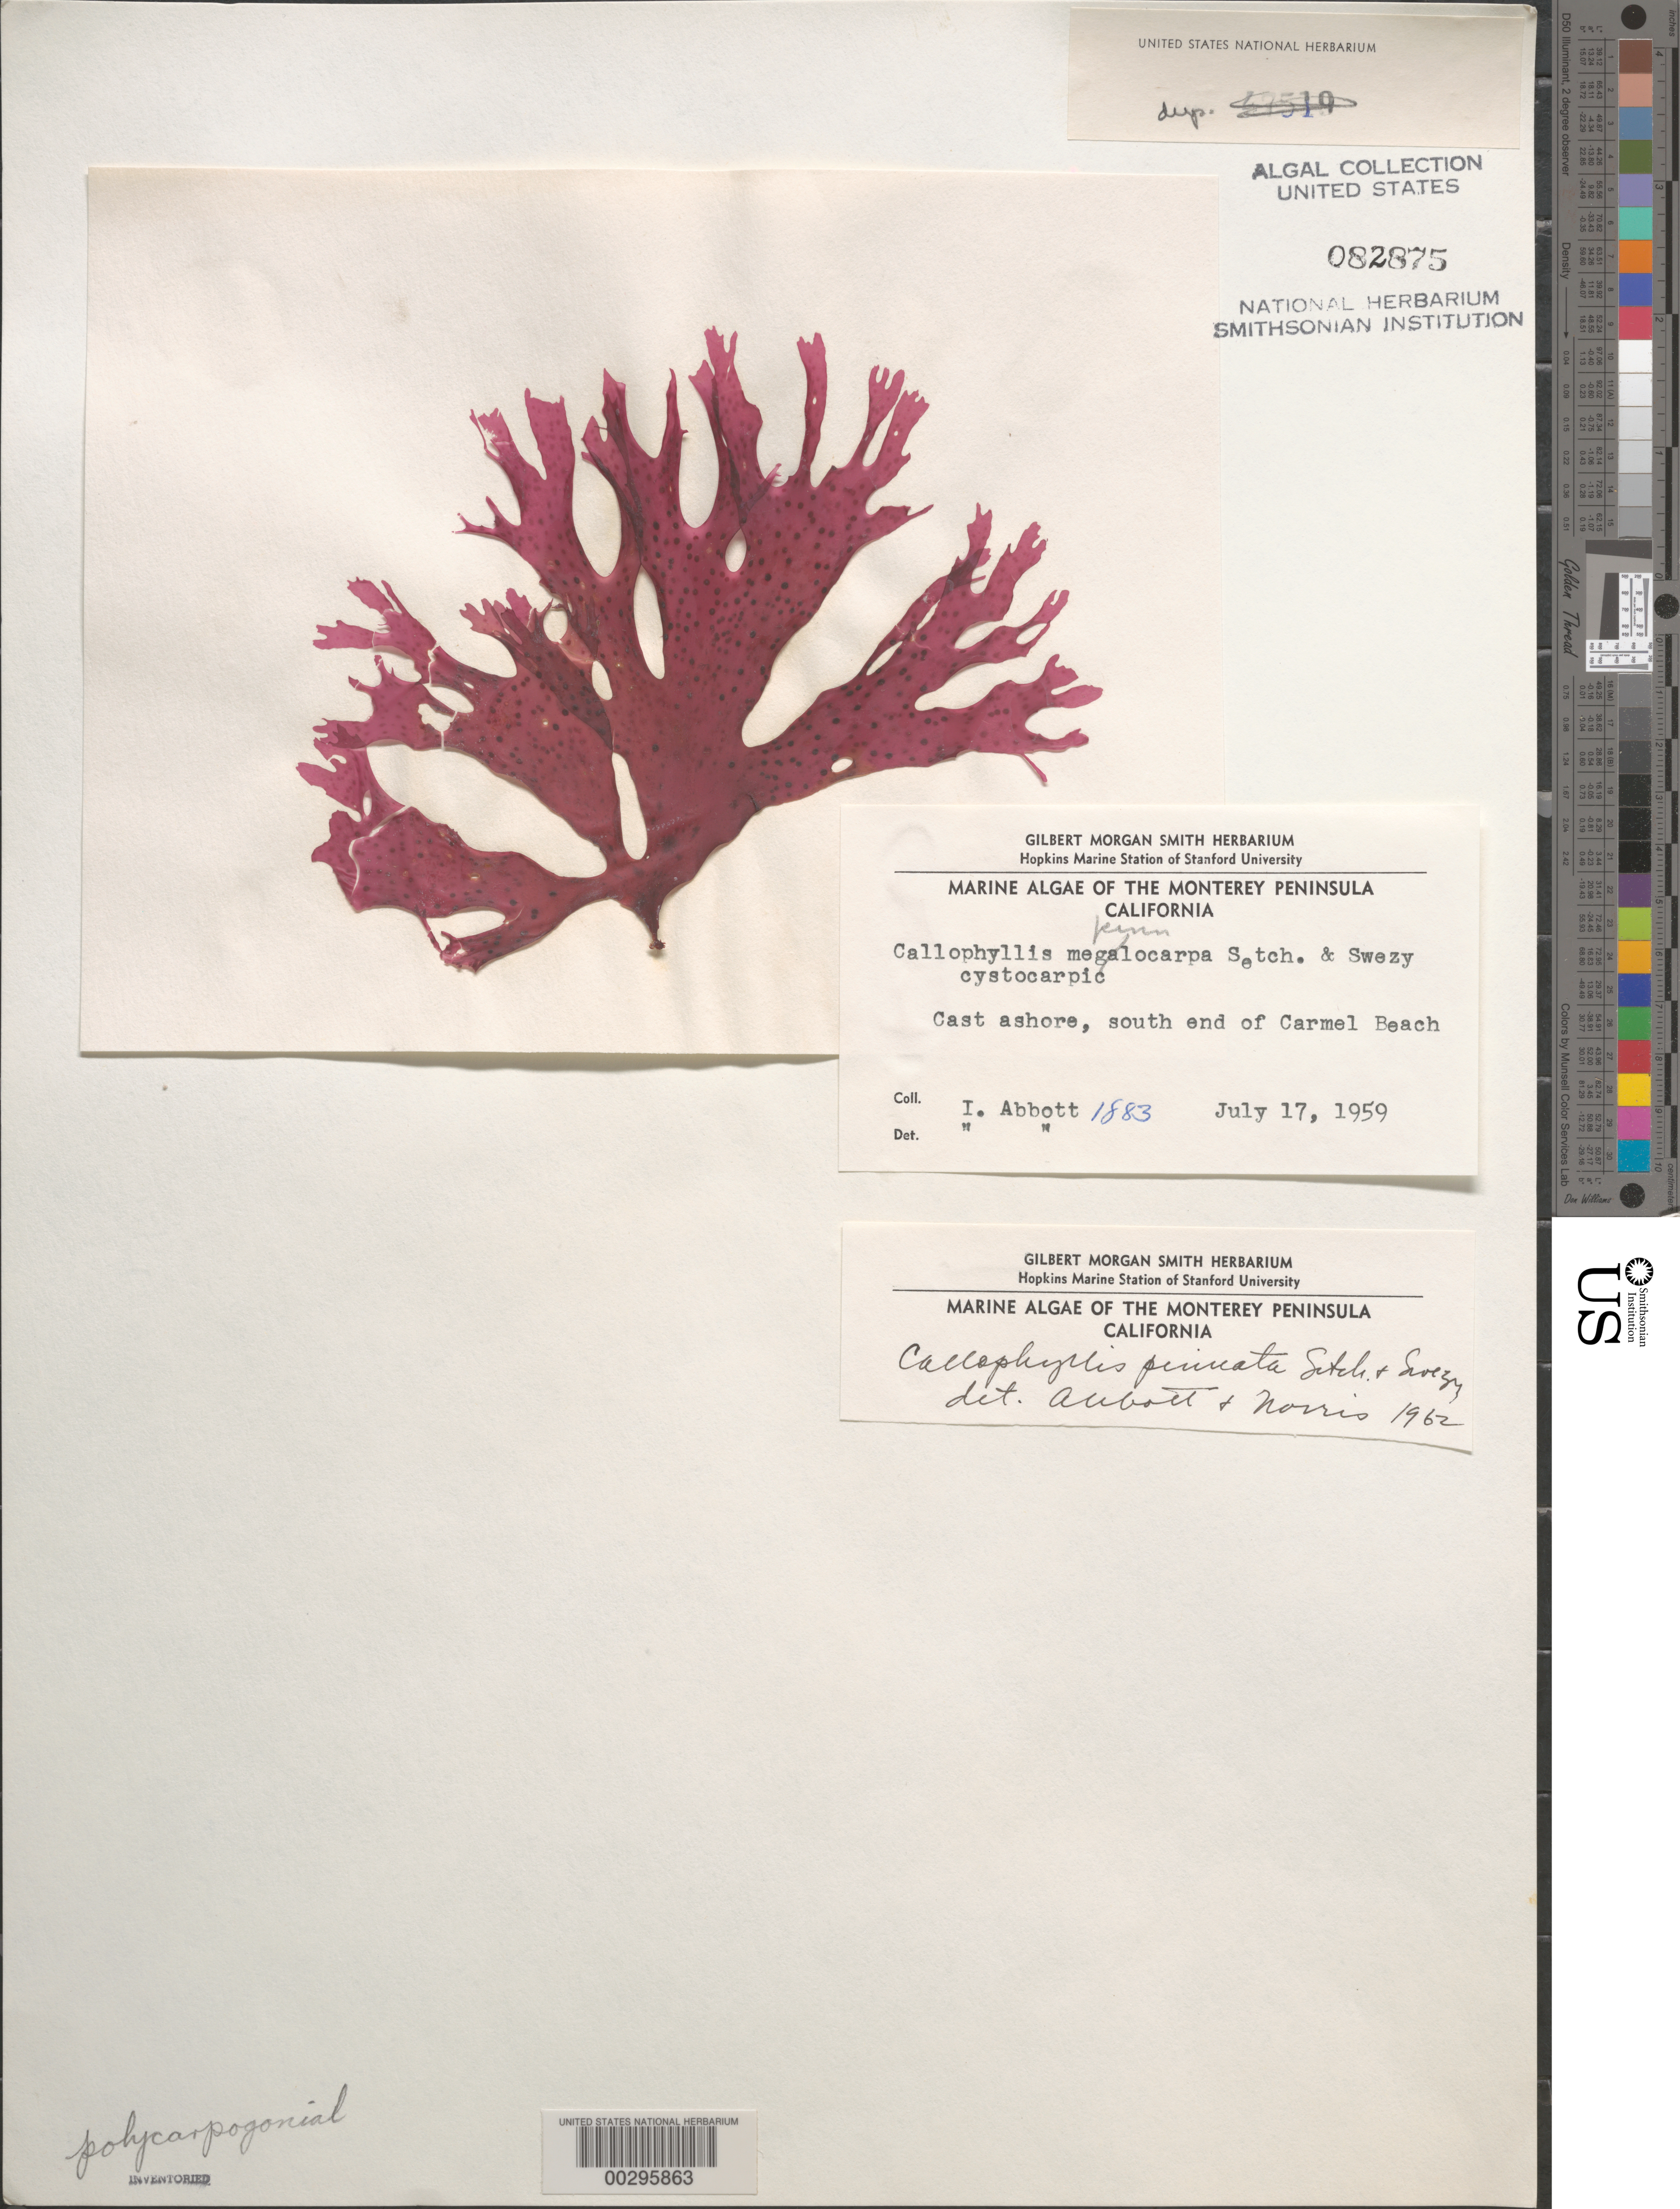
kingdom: Plantae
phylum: Rhodophyta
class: Florideophyceae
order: Gigartinales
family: Kallymeniaceae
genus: Callophyllis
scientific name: Callophyllis pinnata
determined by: Abbott, I. A.; Norris, R. E.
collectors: I. A. Abbott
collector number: IAA 1883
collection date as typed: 17 Jul 1959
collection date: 1959-07-17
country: United States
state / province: California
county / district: Monterey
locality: Carmel Beach, south end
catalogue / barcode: US 82875